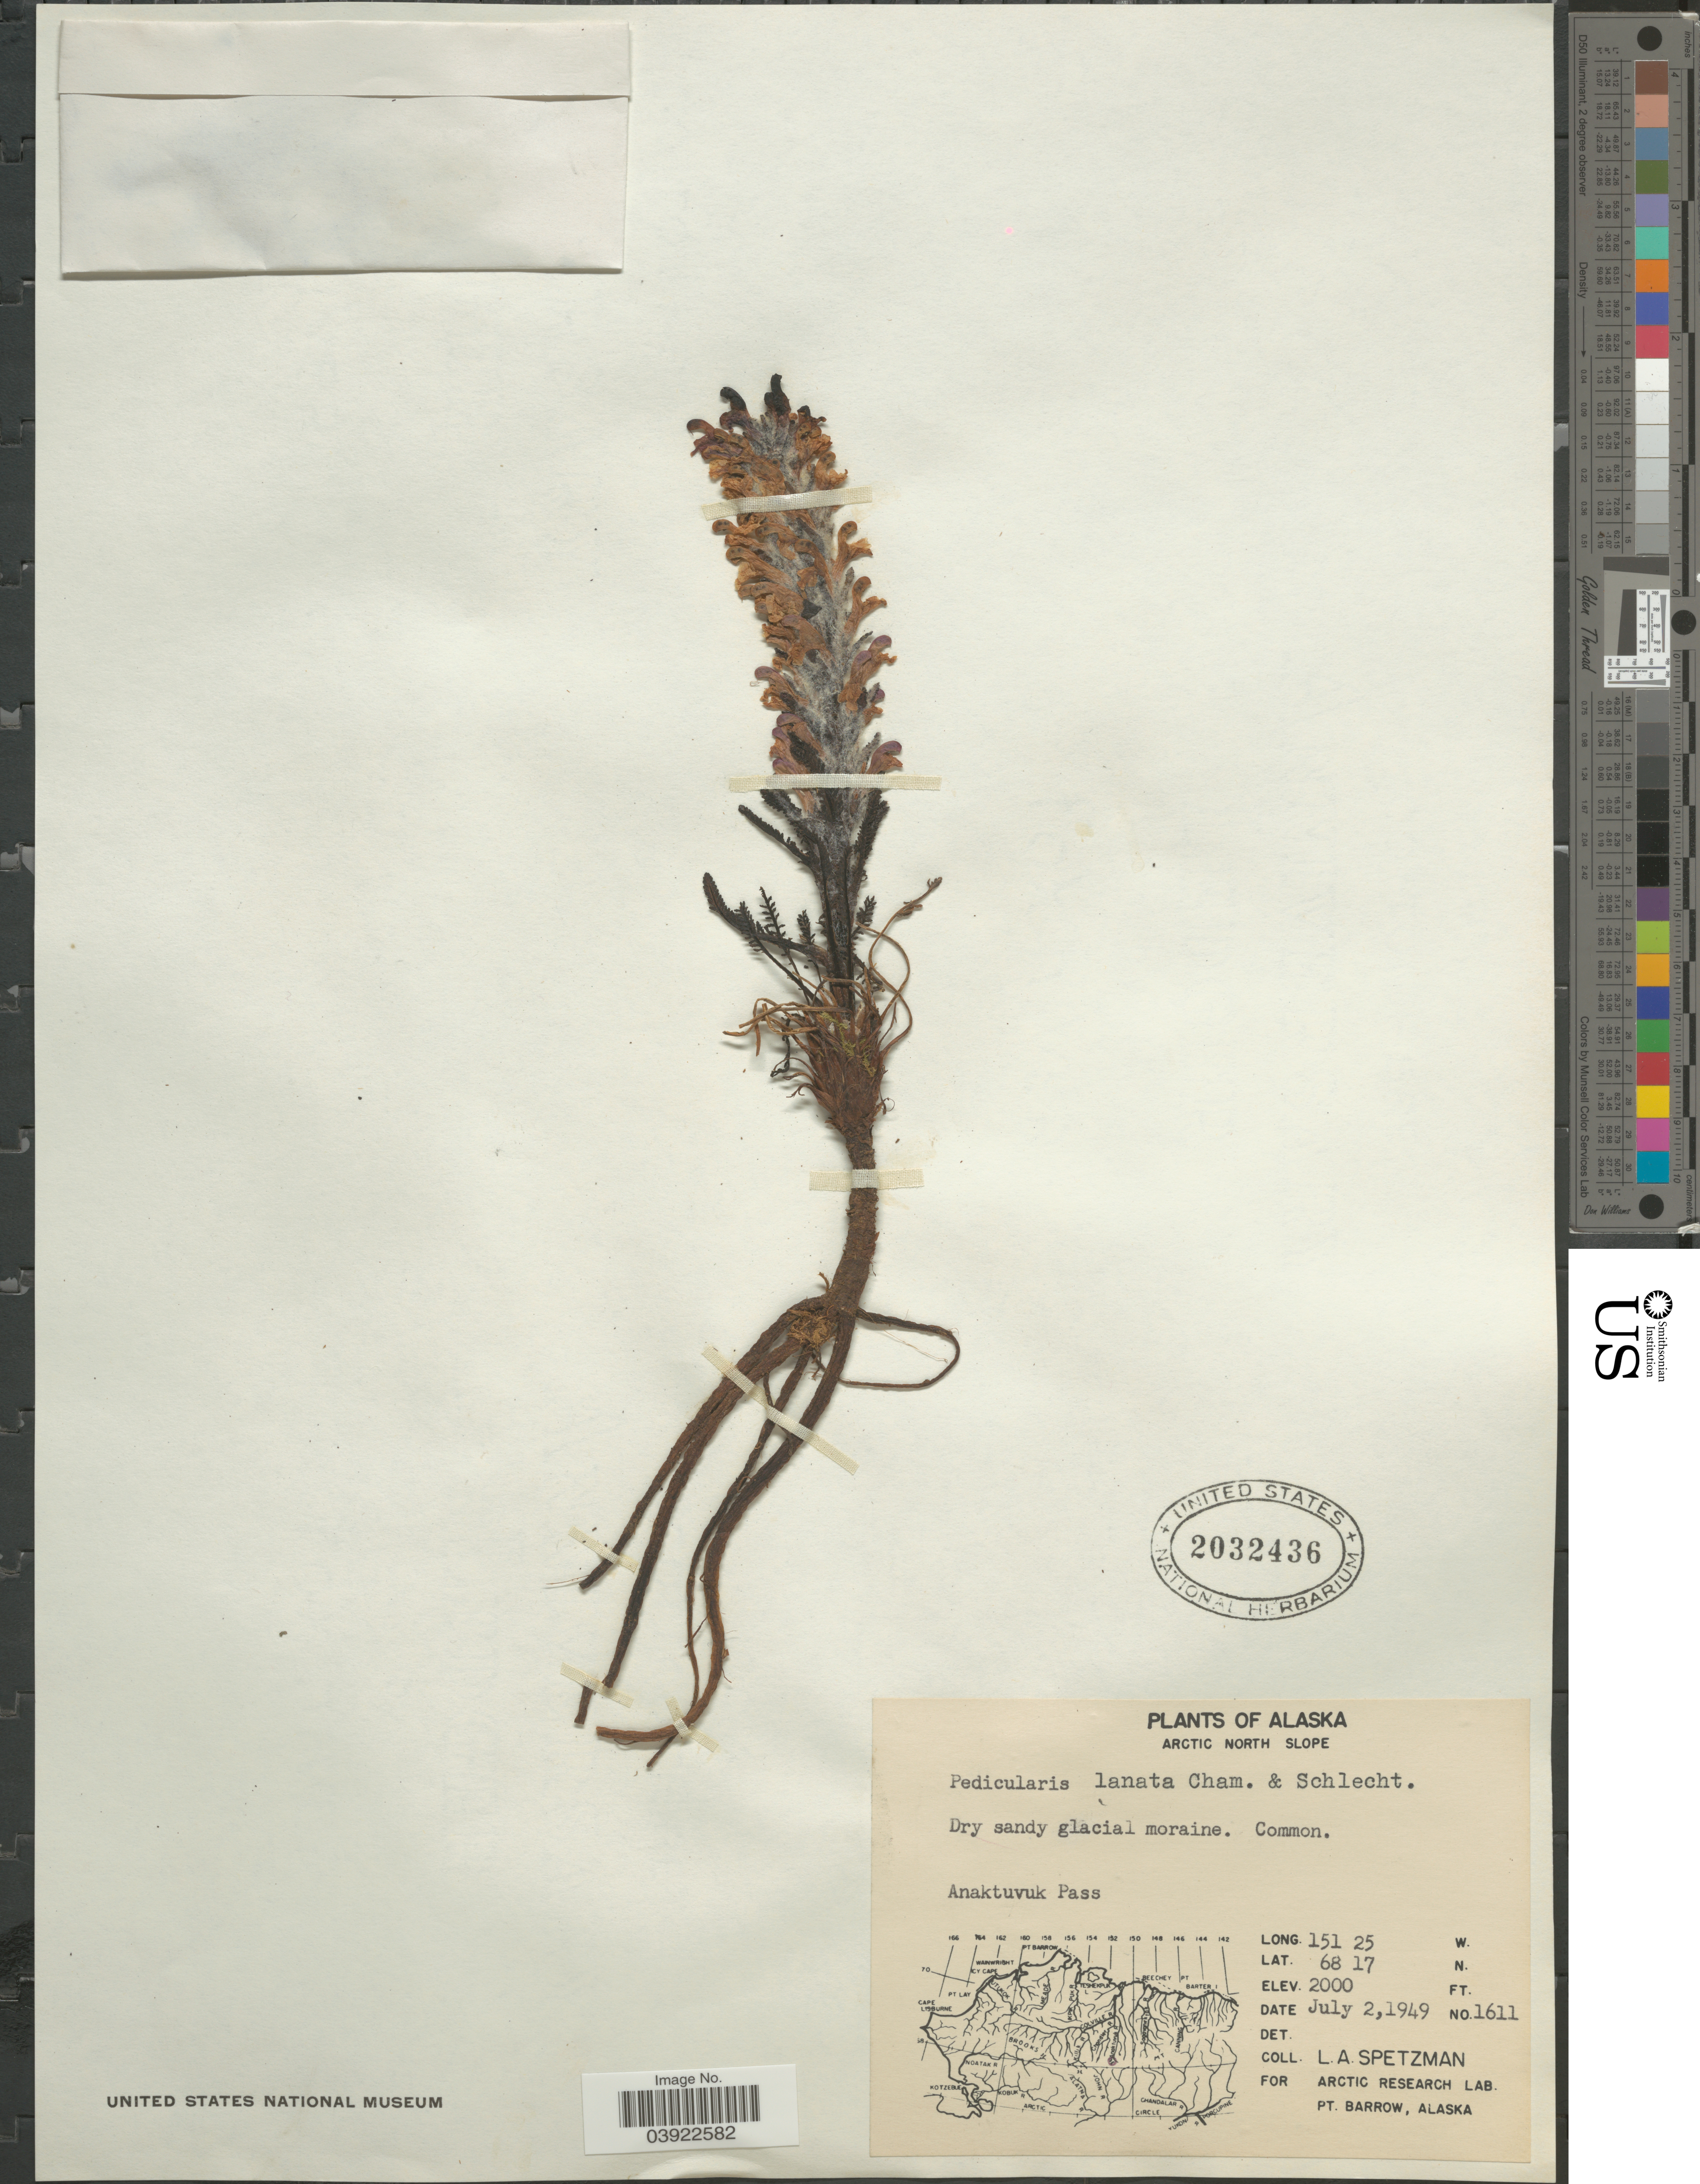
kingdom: Plantae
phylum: Tracheophyta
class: Magnoliopsida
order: Lamiales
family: Orobanchaceae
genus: Pedicularis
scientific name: Pedicularis lanata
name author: Willd. ex Cham. & Schltdl.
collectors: L. Spetzman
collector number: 1611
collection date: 1949-07-02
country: United States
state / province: Alaska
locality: Arctic North Slope. Anaktuvuk Pass.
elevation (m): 610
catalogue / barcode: US 2032436